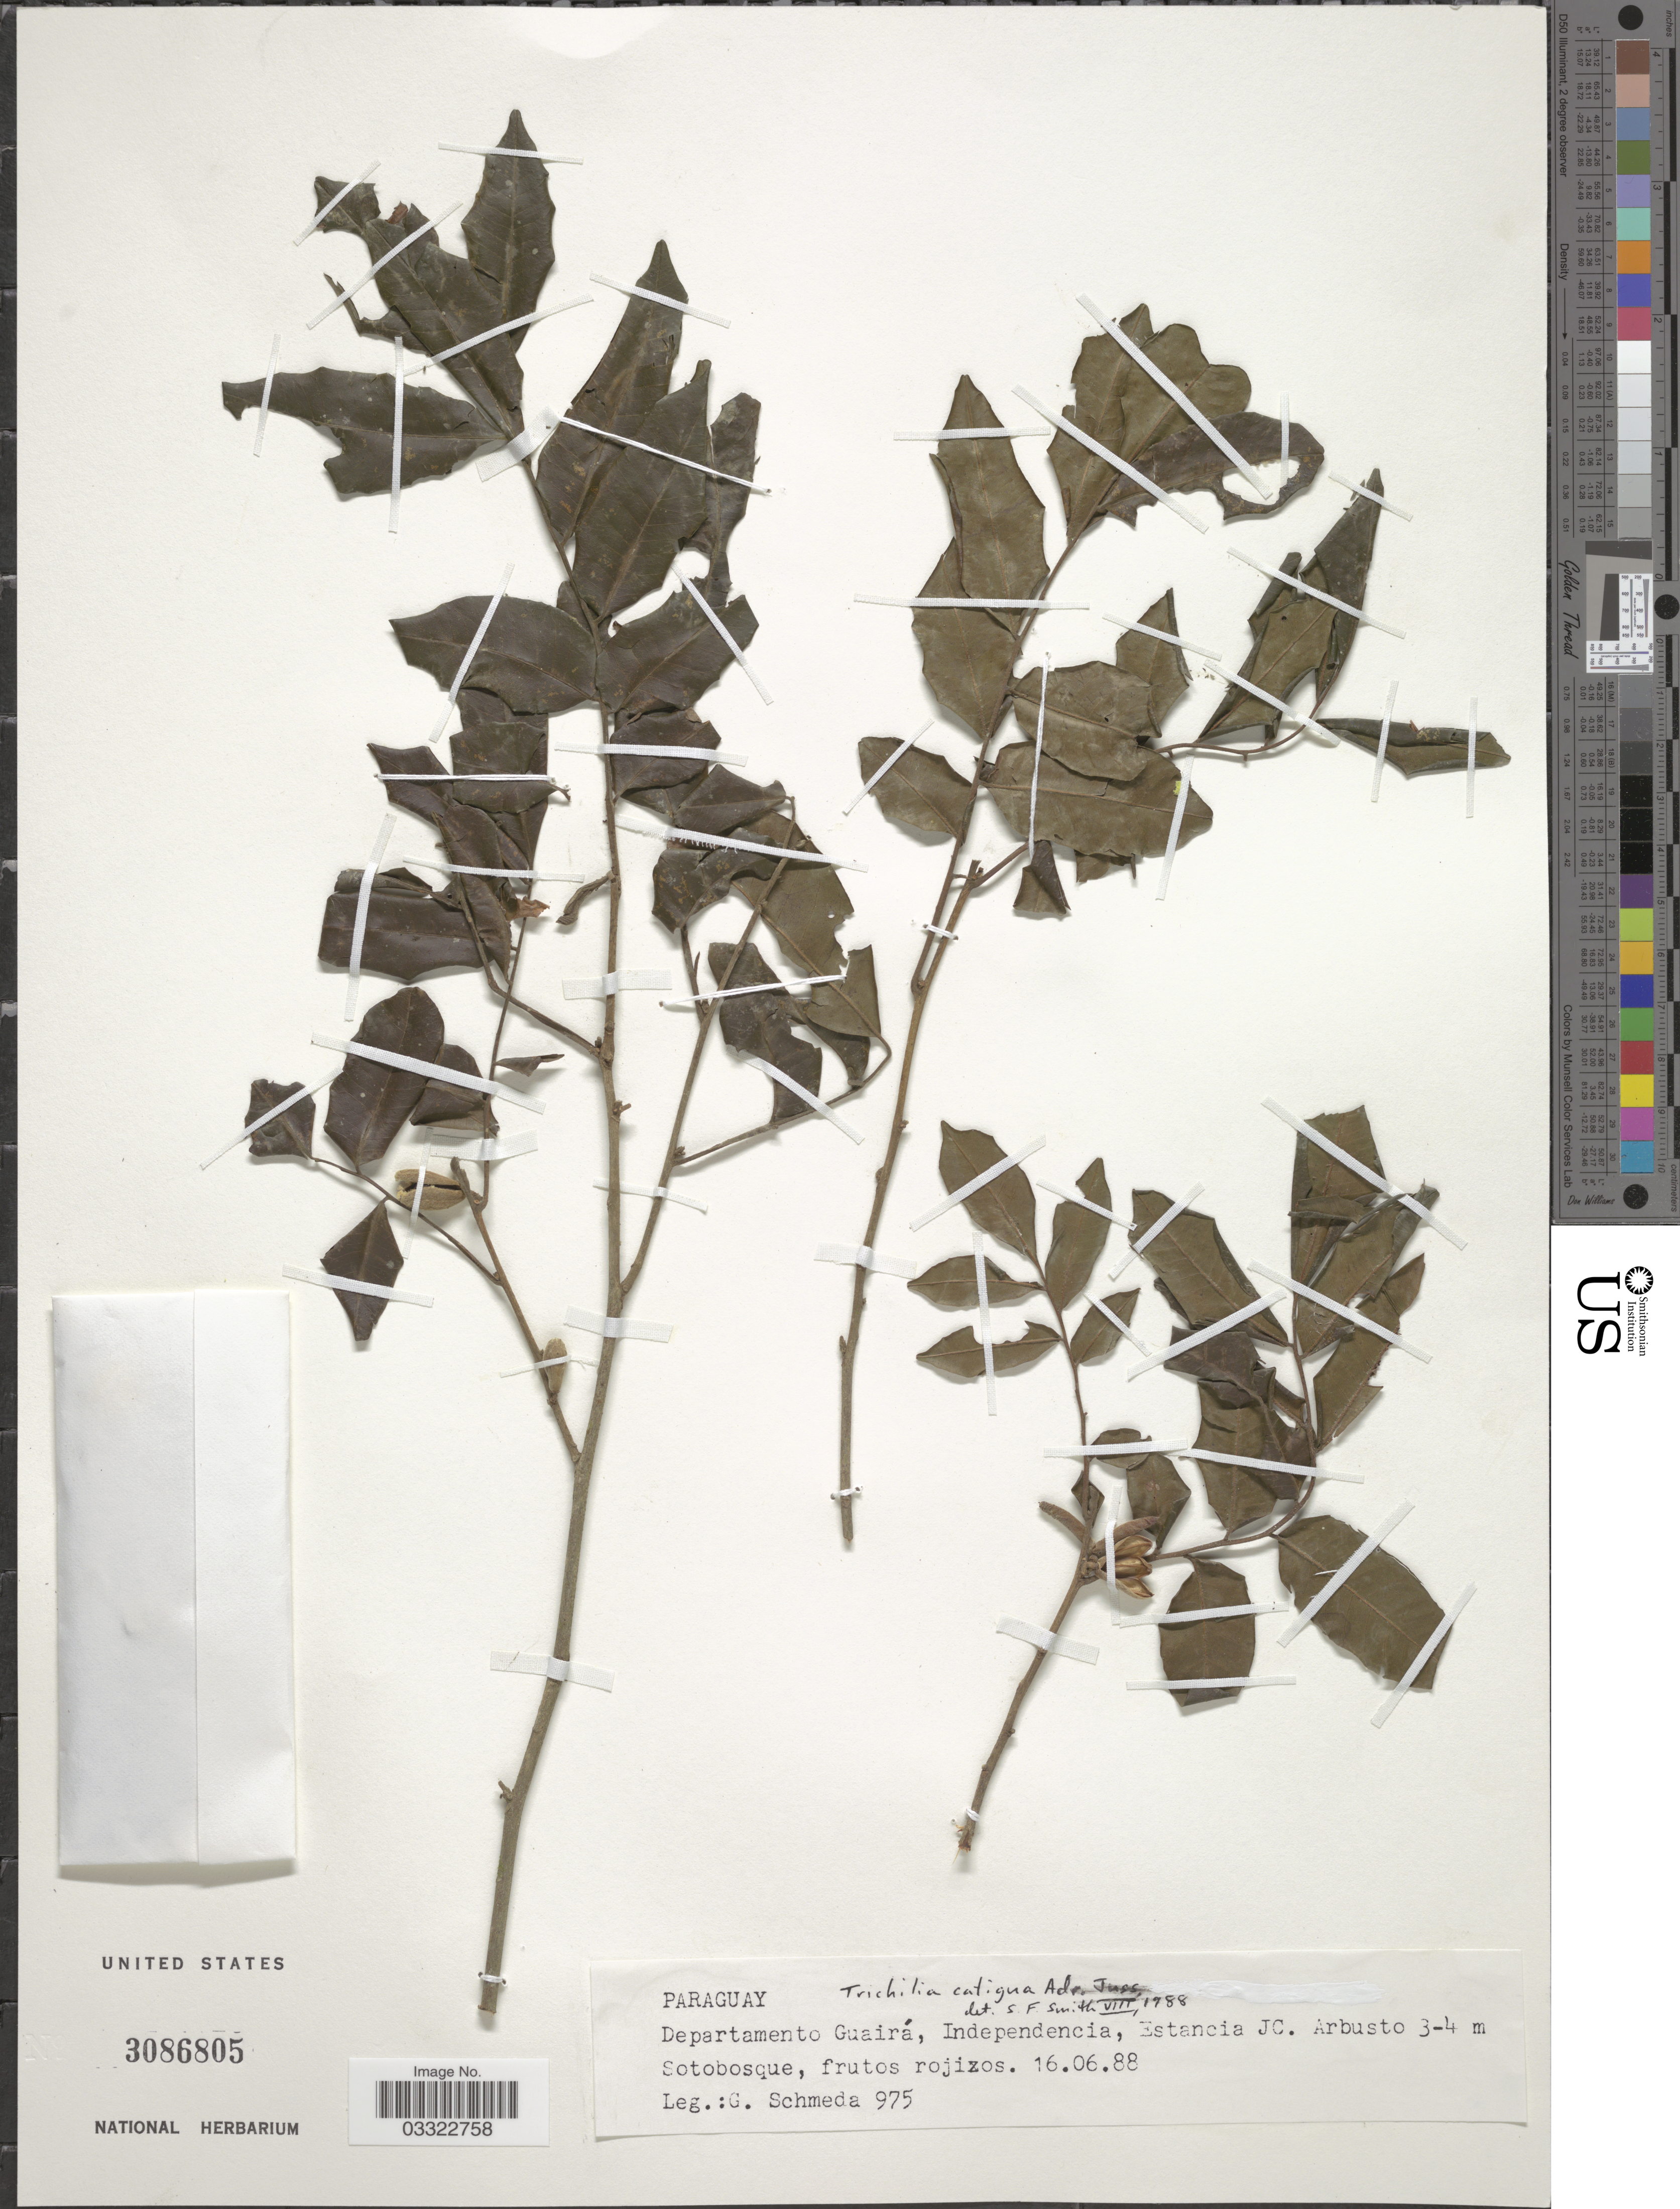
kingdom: Plantae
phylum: Tracheophyta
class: Magnoliopsida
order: Sapindales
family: Meliaceae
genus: Trichilia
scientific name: Trichilia catigua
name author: A. Juss.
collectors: G. Schmeda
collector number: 975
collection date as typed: Transcribed d/m/y: 16/6/88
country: Paraguay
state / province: Guaira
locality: Departamento Guairá, Independencia, Estancia JC.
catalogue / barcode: US 3086805